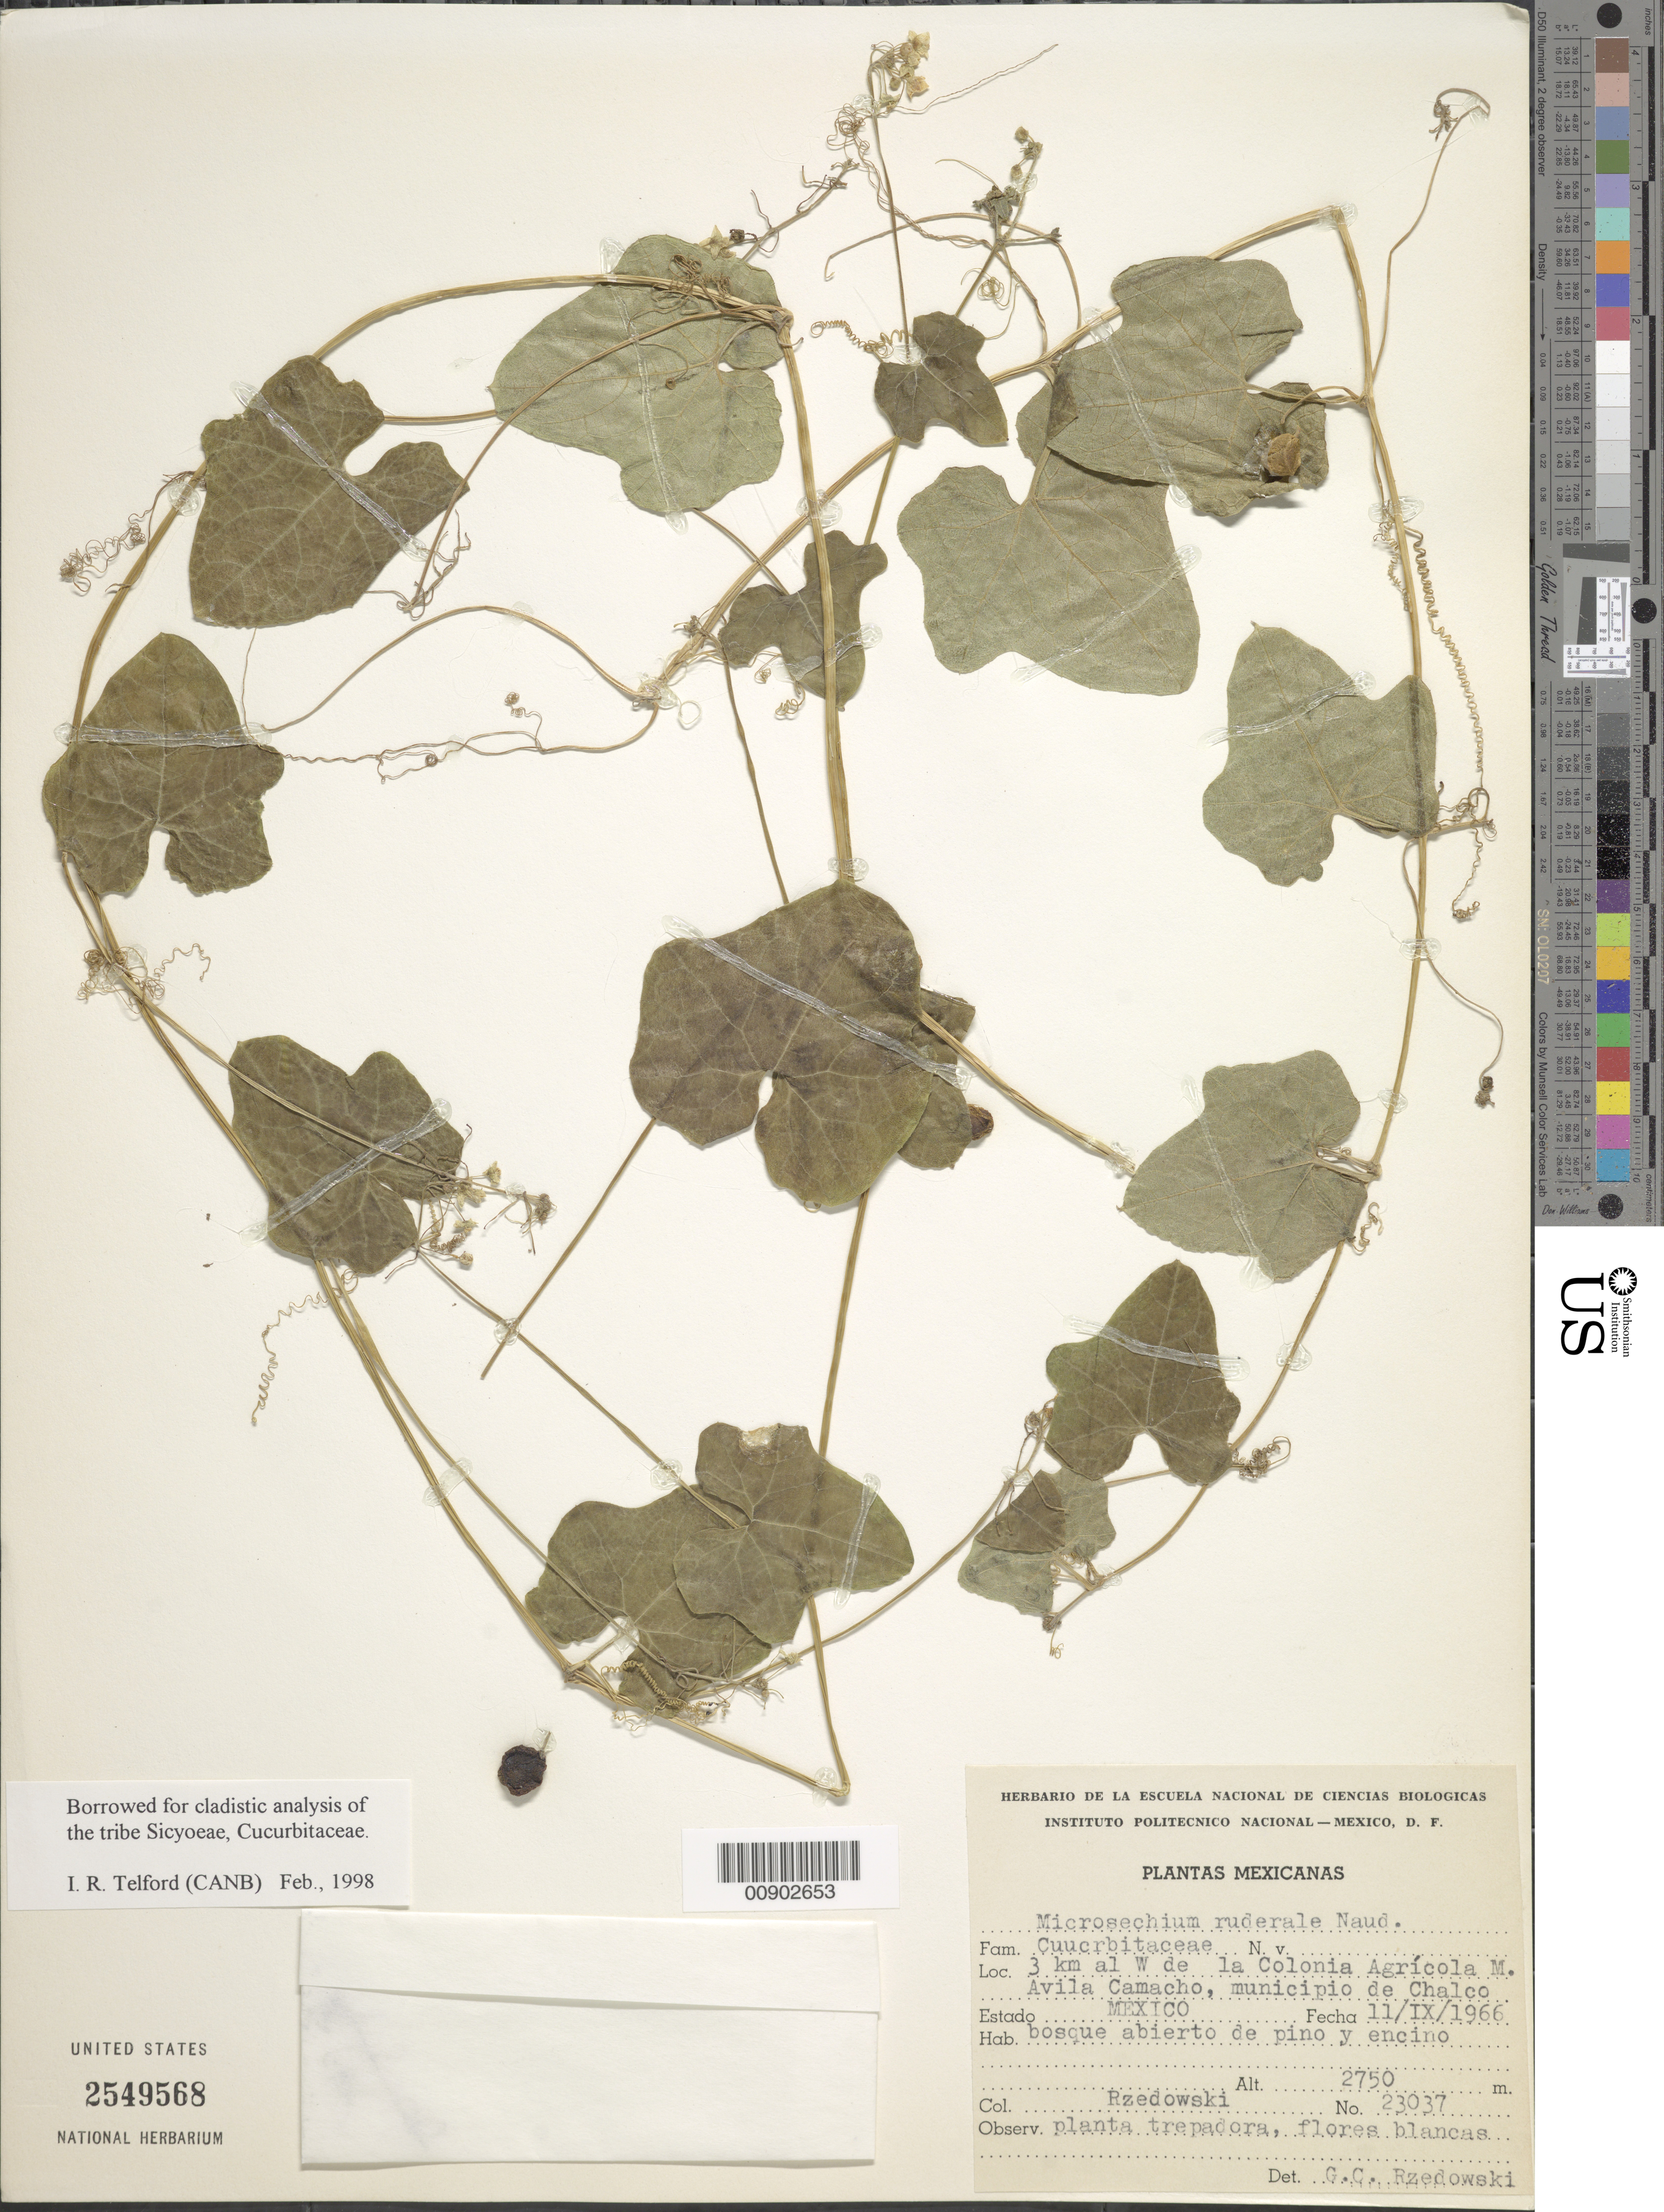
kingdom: Plantae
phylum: Tracheophyta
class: Magnoliopsida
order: Cucurbitales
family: Cucurbitaceae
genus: Microsechium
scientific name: Microsechium ruderale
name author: Naudin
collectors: J. Rzedowski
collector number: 23037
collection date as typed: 11 Sep 1966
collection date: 1966-09-11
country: Mexico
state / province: México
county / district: Chalco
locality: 3 km al W de la Colonia Agrícola, M. Avila Camacho, Municipio de Chalco, Estado de México.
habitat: Bosque abierto de pino y encino.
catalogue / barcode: US 2549568